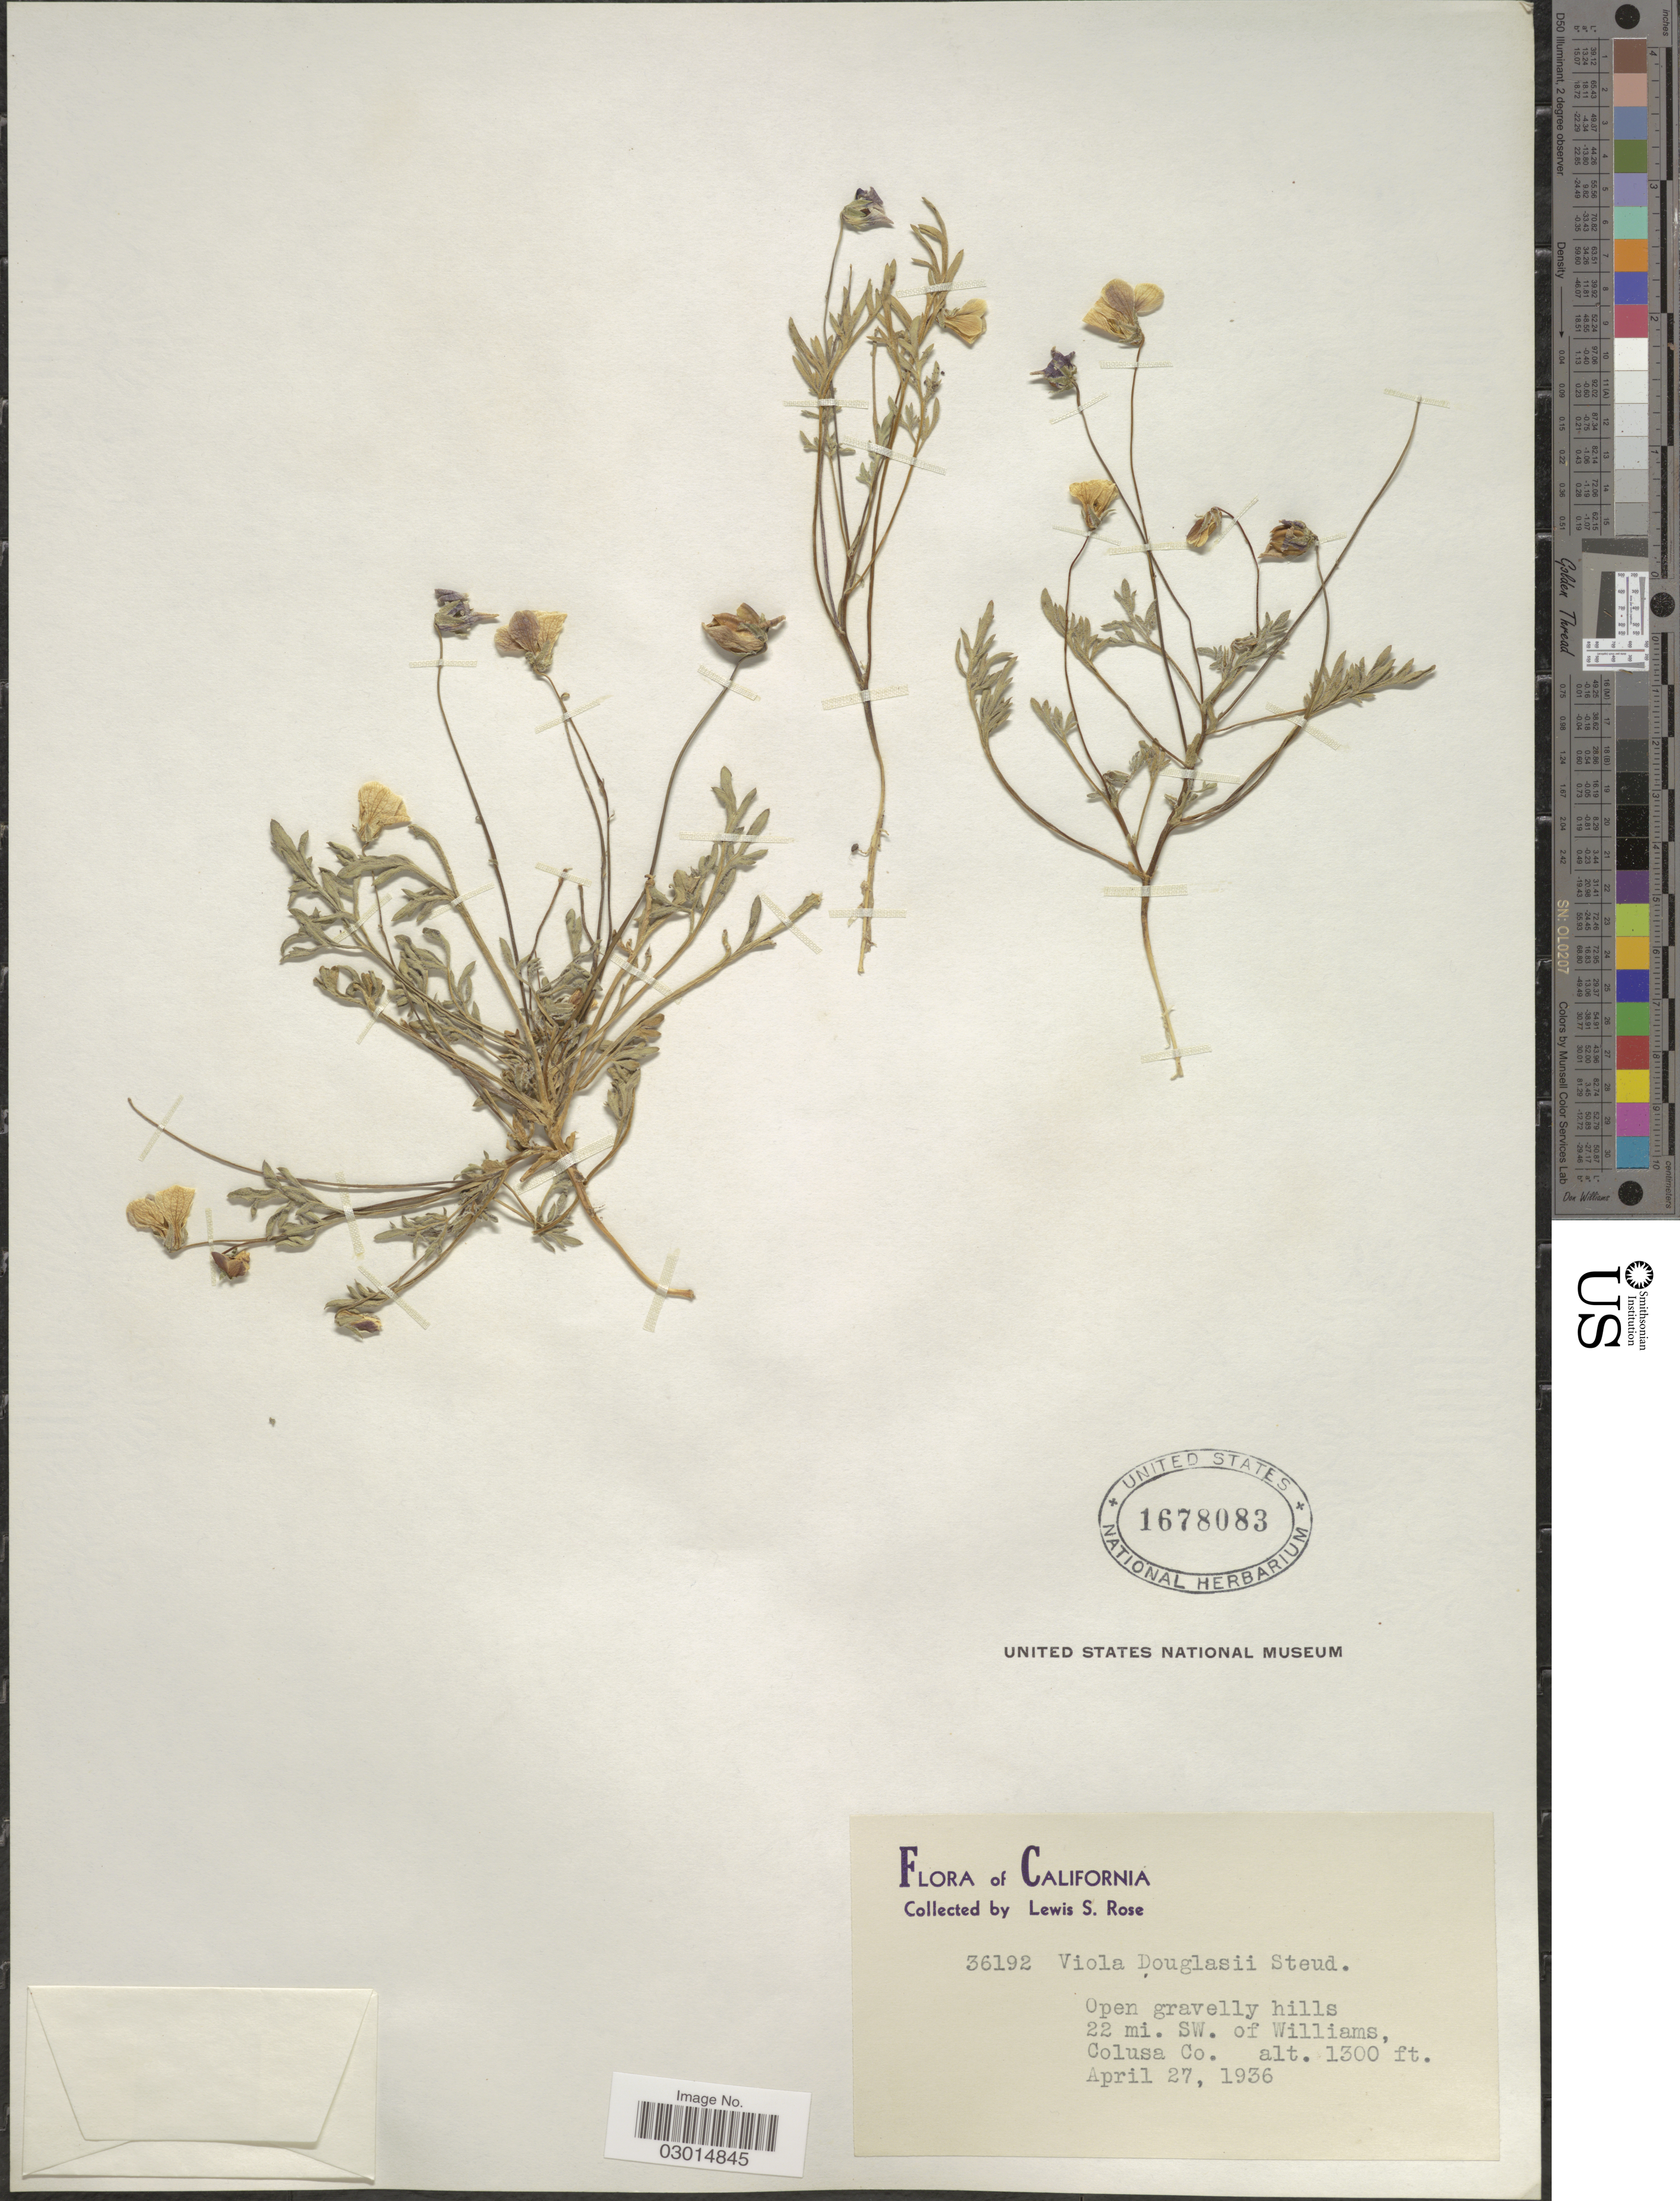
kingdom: Plantae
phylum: Tracheophyta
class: Magnoliopsida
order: Malpighiales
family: Violaceae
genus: Viola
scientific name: Viola douglasii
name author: Steud.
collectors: L. S. Rose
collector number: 36192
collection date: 1936-04-27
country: United States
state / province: California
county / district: Colusa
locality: Open gravelly hills, 22 mi. SW. of Williams, Colusa Co.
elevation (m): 396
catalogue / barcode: US 1678083